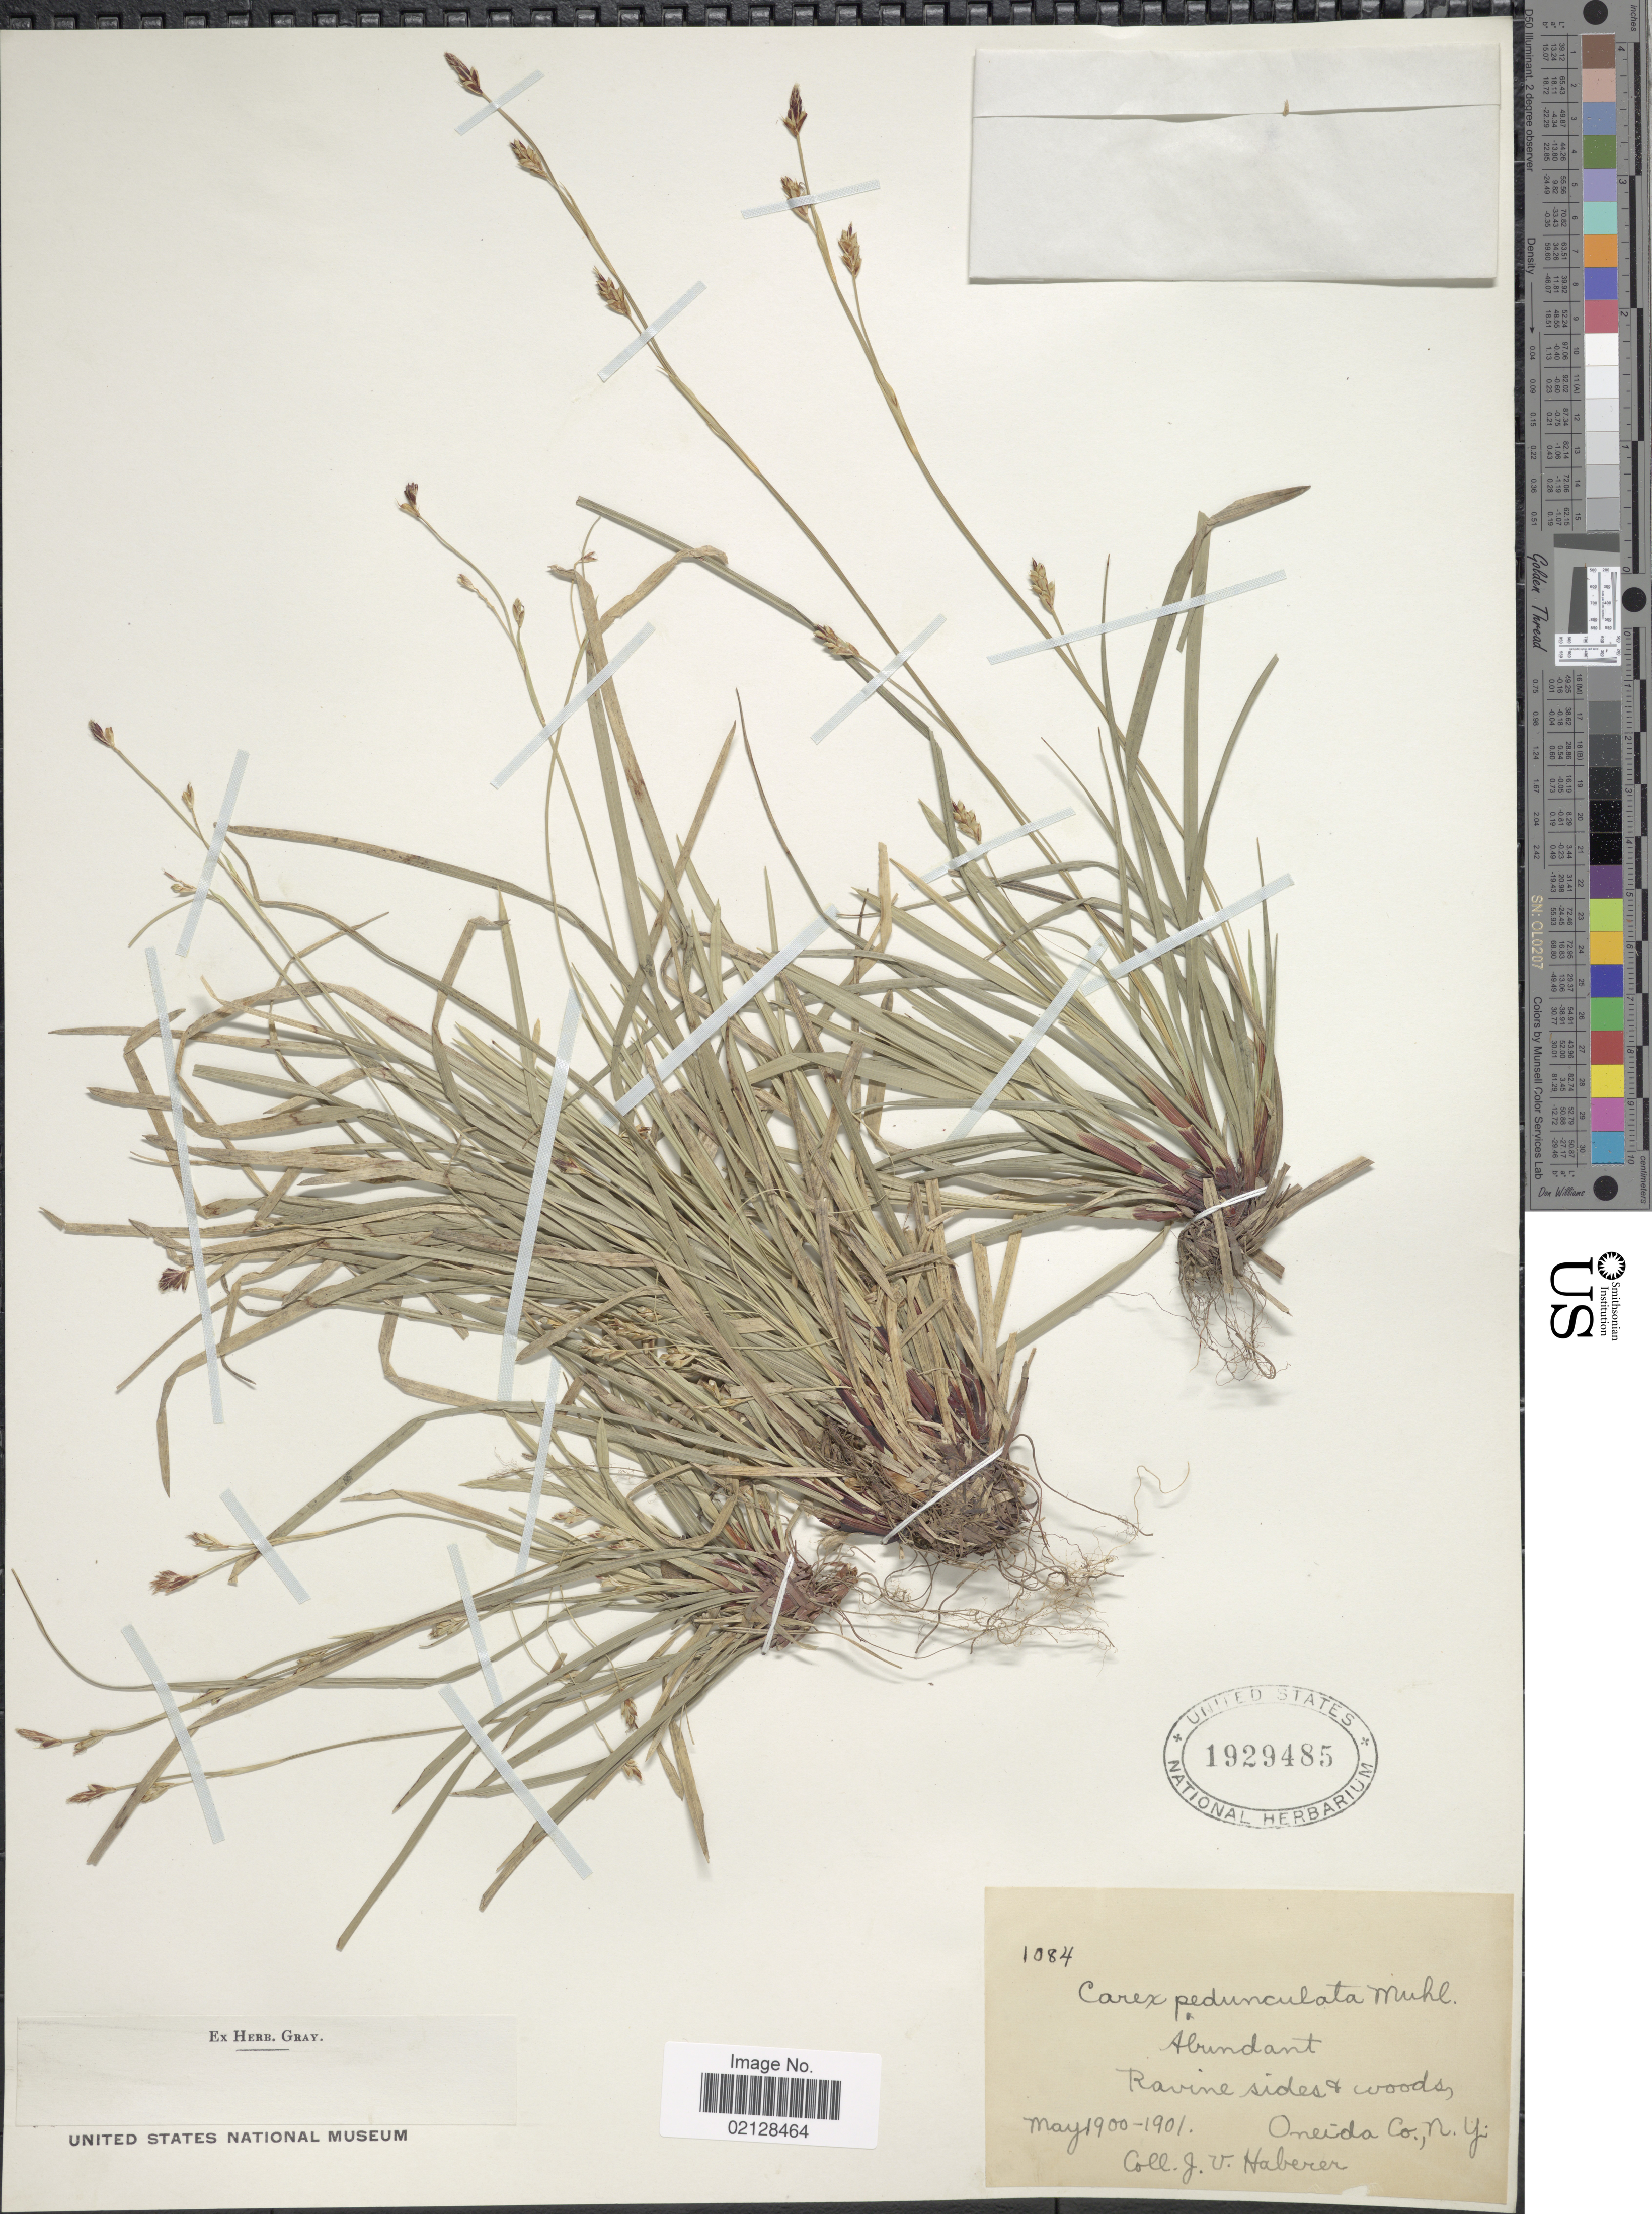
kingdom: Plantae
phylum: Tracheophyta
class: Liliopsida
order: Poales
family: Cyperaceae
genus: Carex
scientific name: Carex pedunculata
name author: Muhl. ex Willd.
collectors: J. V. Haberer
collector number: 1084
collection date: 1900-05/1901-05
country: United States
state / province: New York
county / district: Oneida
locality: Ravine sides & woods, Oneida Co., N.Y.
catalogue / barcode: US 1929485